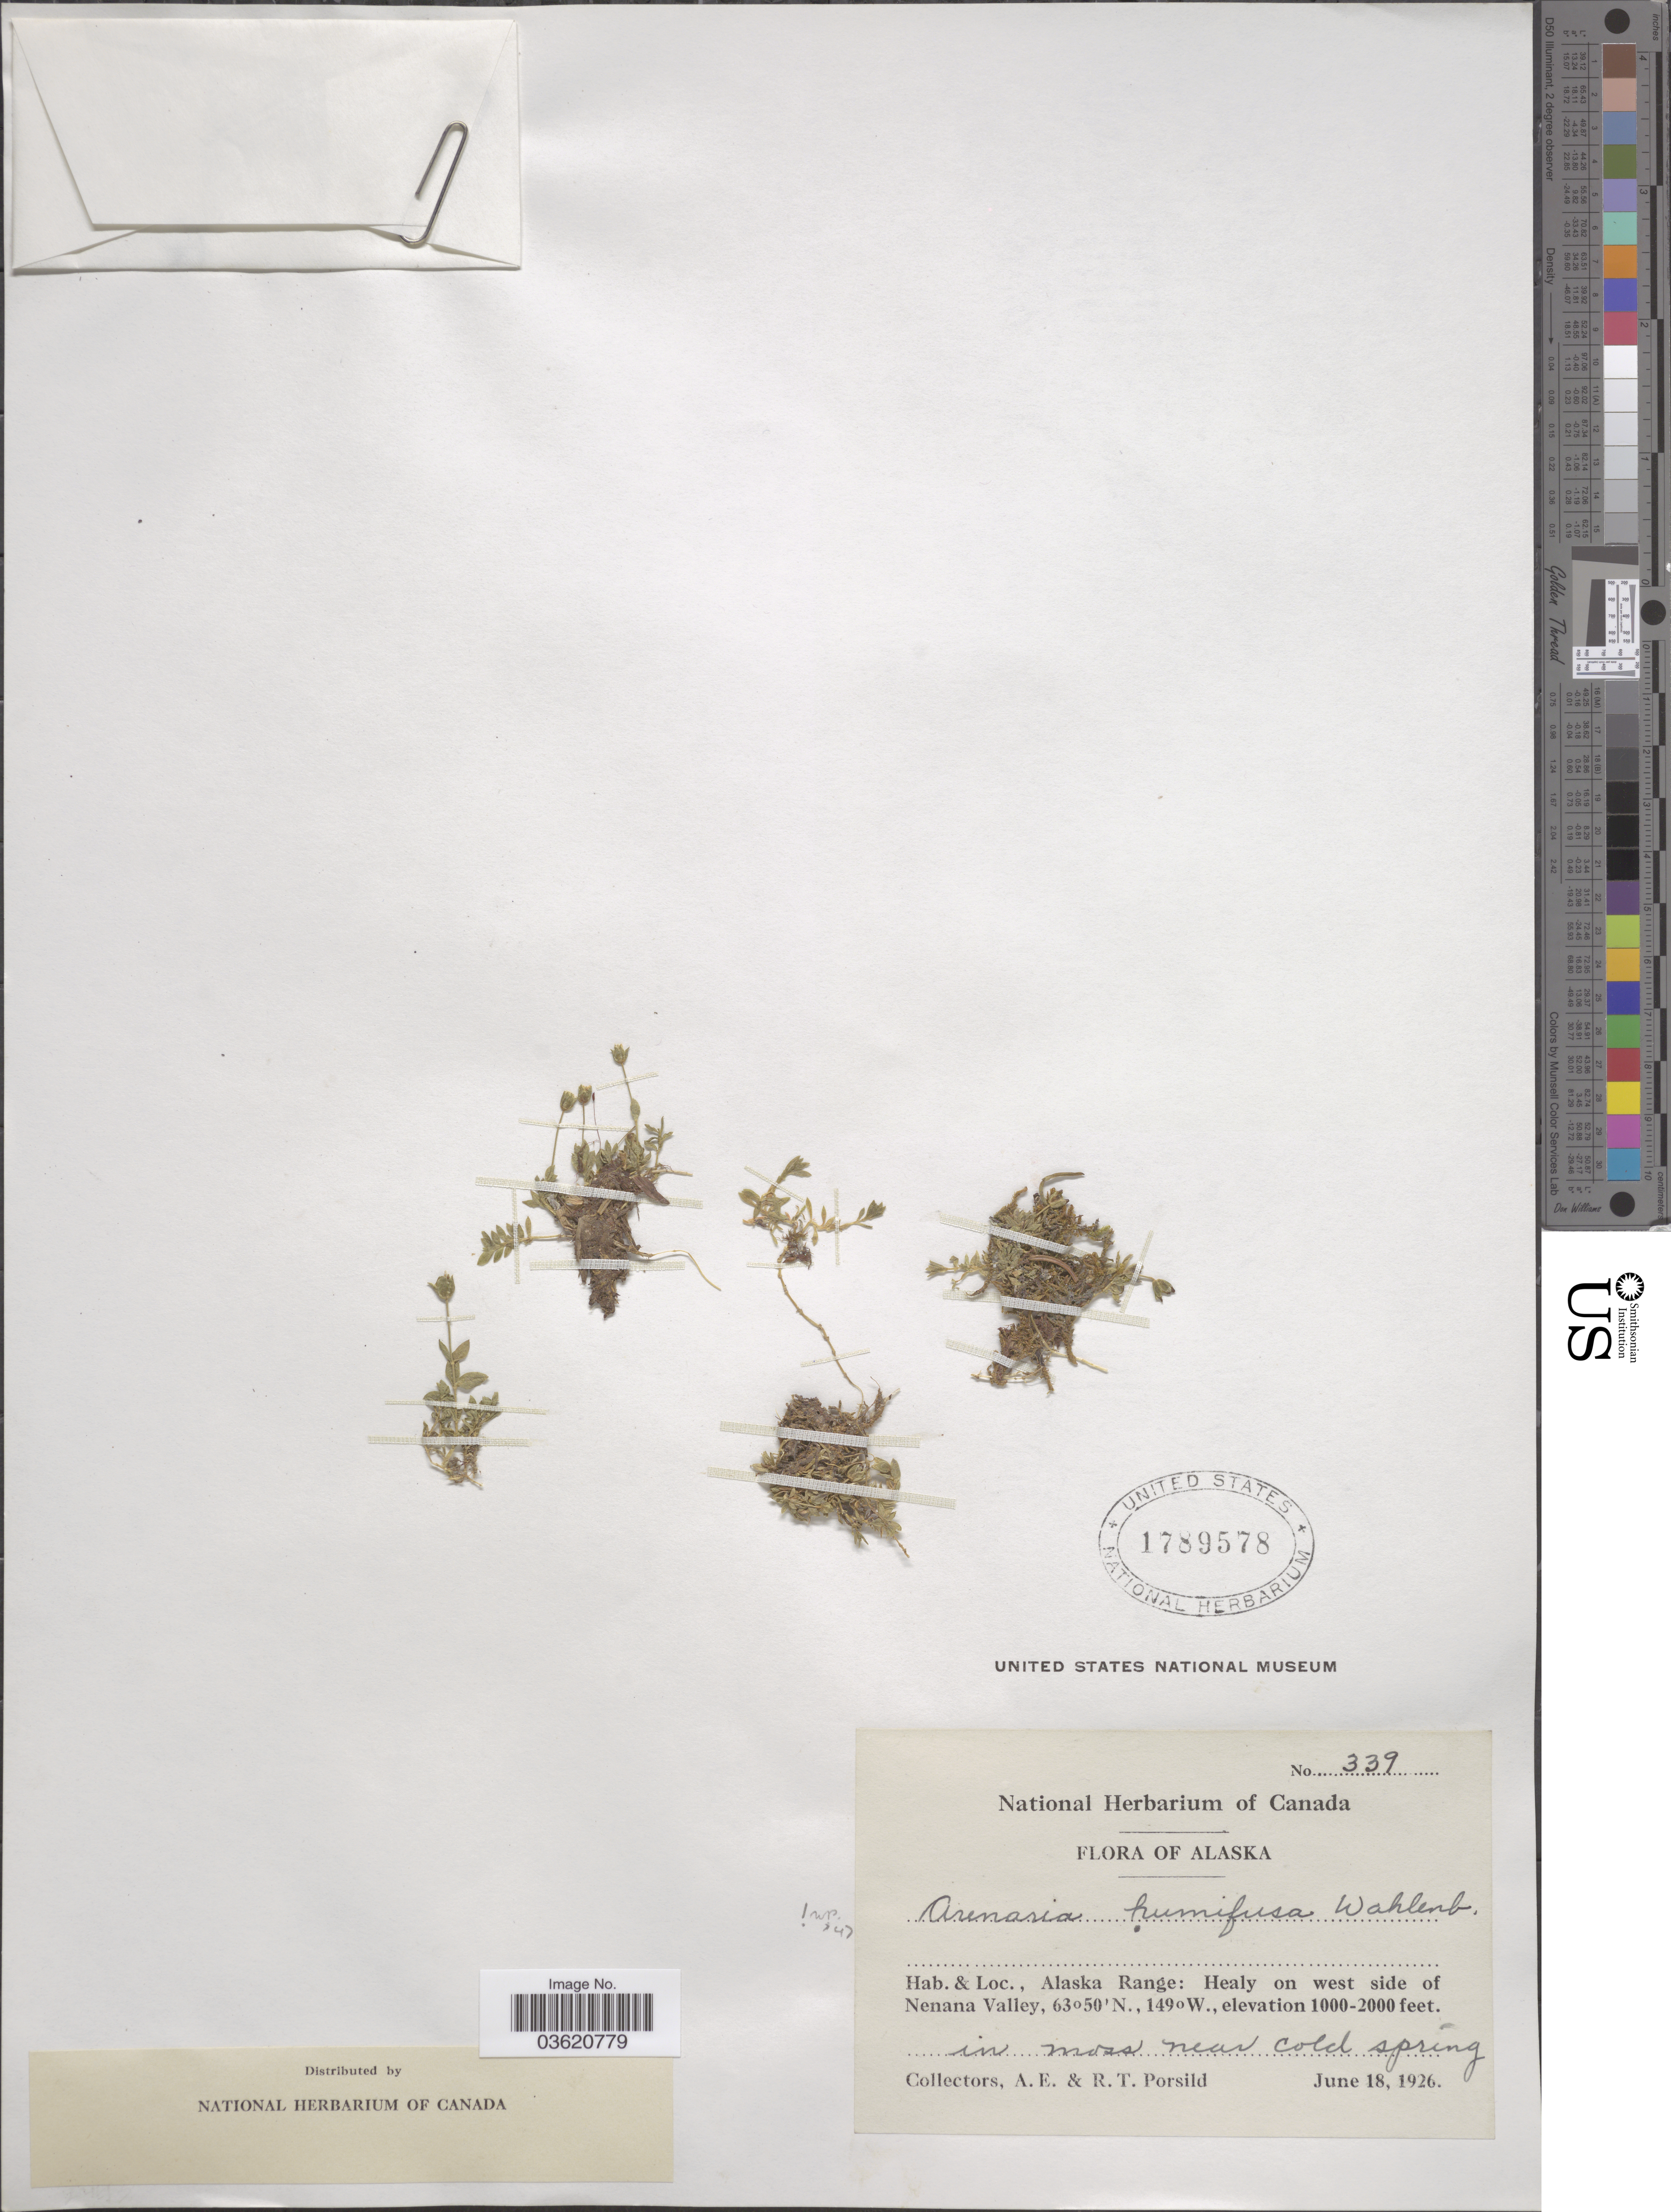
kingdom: Plantae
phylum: Tracheophyta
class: Magnoliopsida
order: Caryophyllales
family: Caryophyllaceae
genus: Arenaria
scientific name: Arenaria humifusa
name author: Wahlenb.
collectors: A. E. Porsild & R. T. Porsild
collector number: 339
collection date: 1926-06-18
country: United States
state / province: Alaska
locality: Alaska Range: Healy on west side of Nenana Valley. Near cold spring.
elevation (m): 305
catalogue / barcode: US 1789578